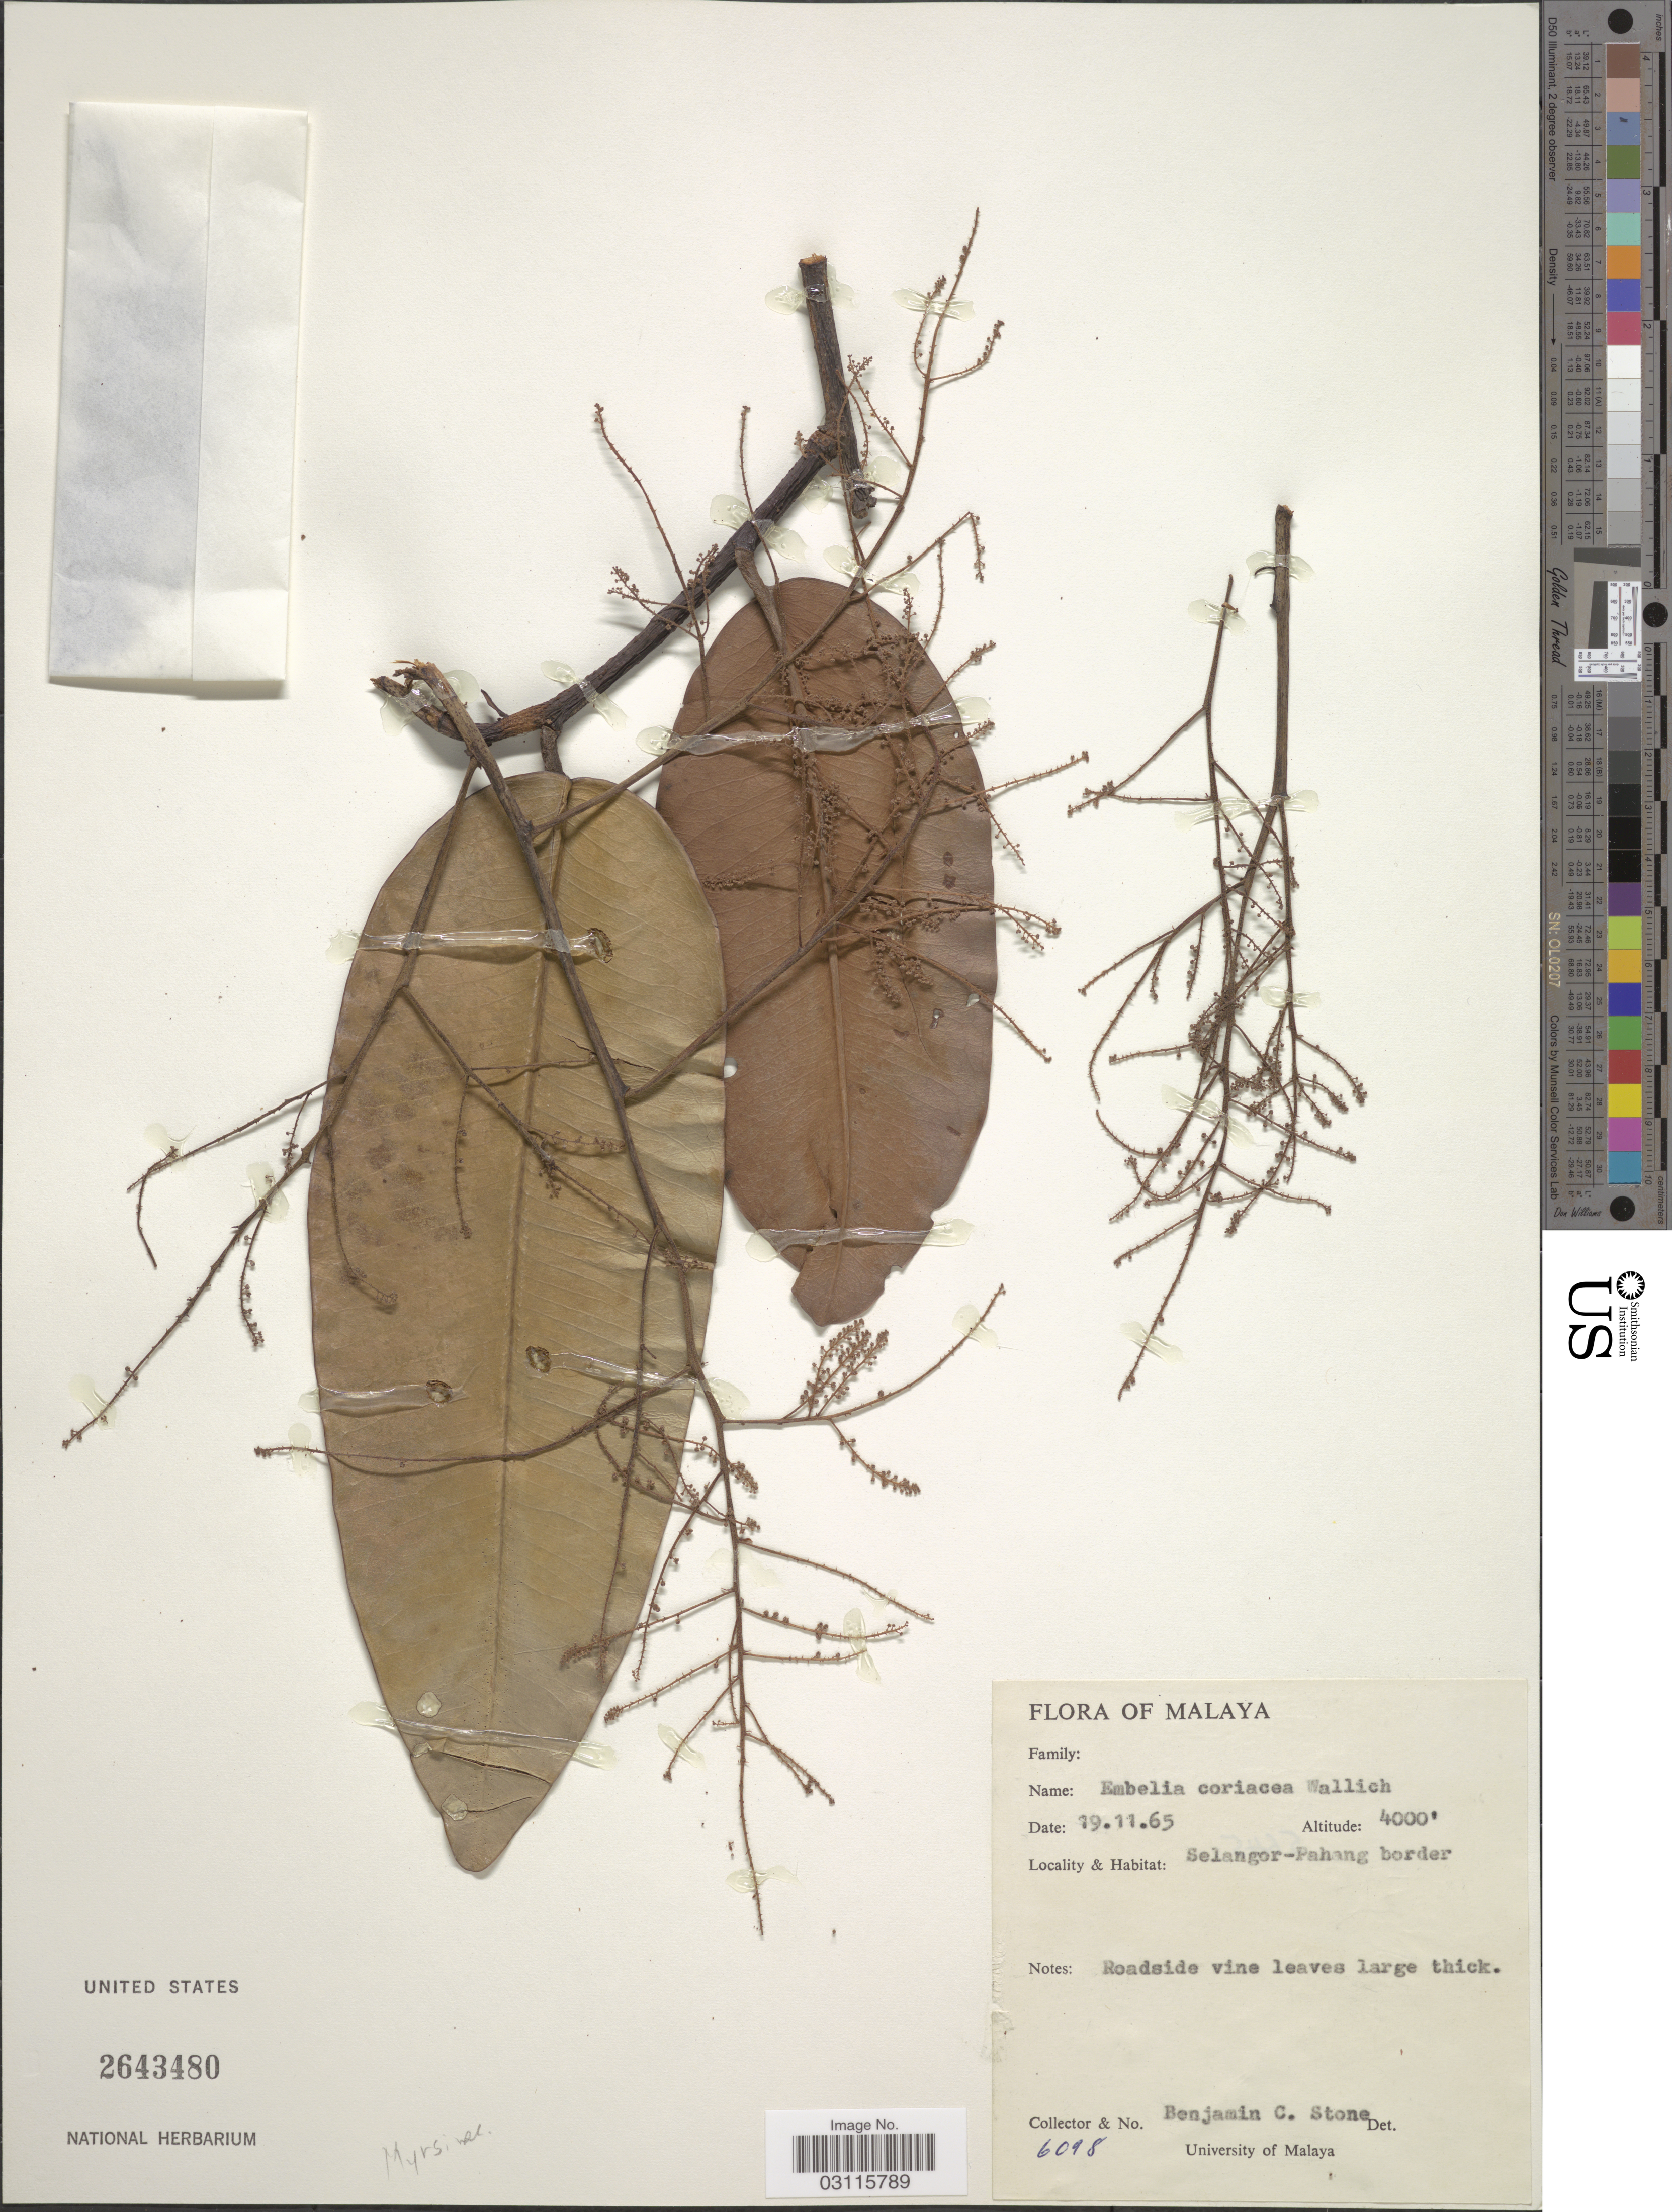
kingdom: Plantae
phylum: Tracheophyta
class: Magnoliopsida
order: Ericales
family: Primulaceae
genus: Embelia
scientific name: Embelia coriacea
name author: Wall. ex A. DC.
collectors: B. C. Stone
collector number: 6098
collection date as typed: Transcribed d/m/y: 19/11/65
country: Malaysia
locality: Malaya. Selangor-Pahang border.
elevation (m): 1219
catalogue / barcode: US 2643480